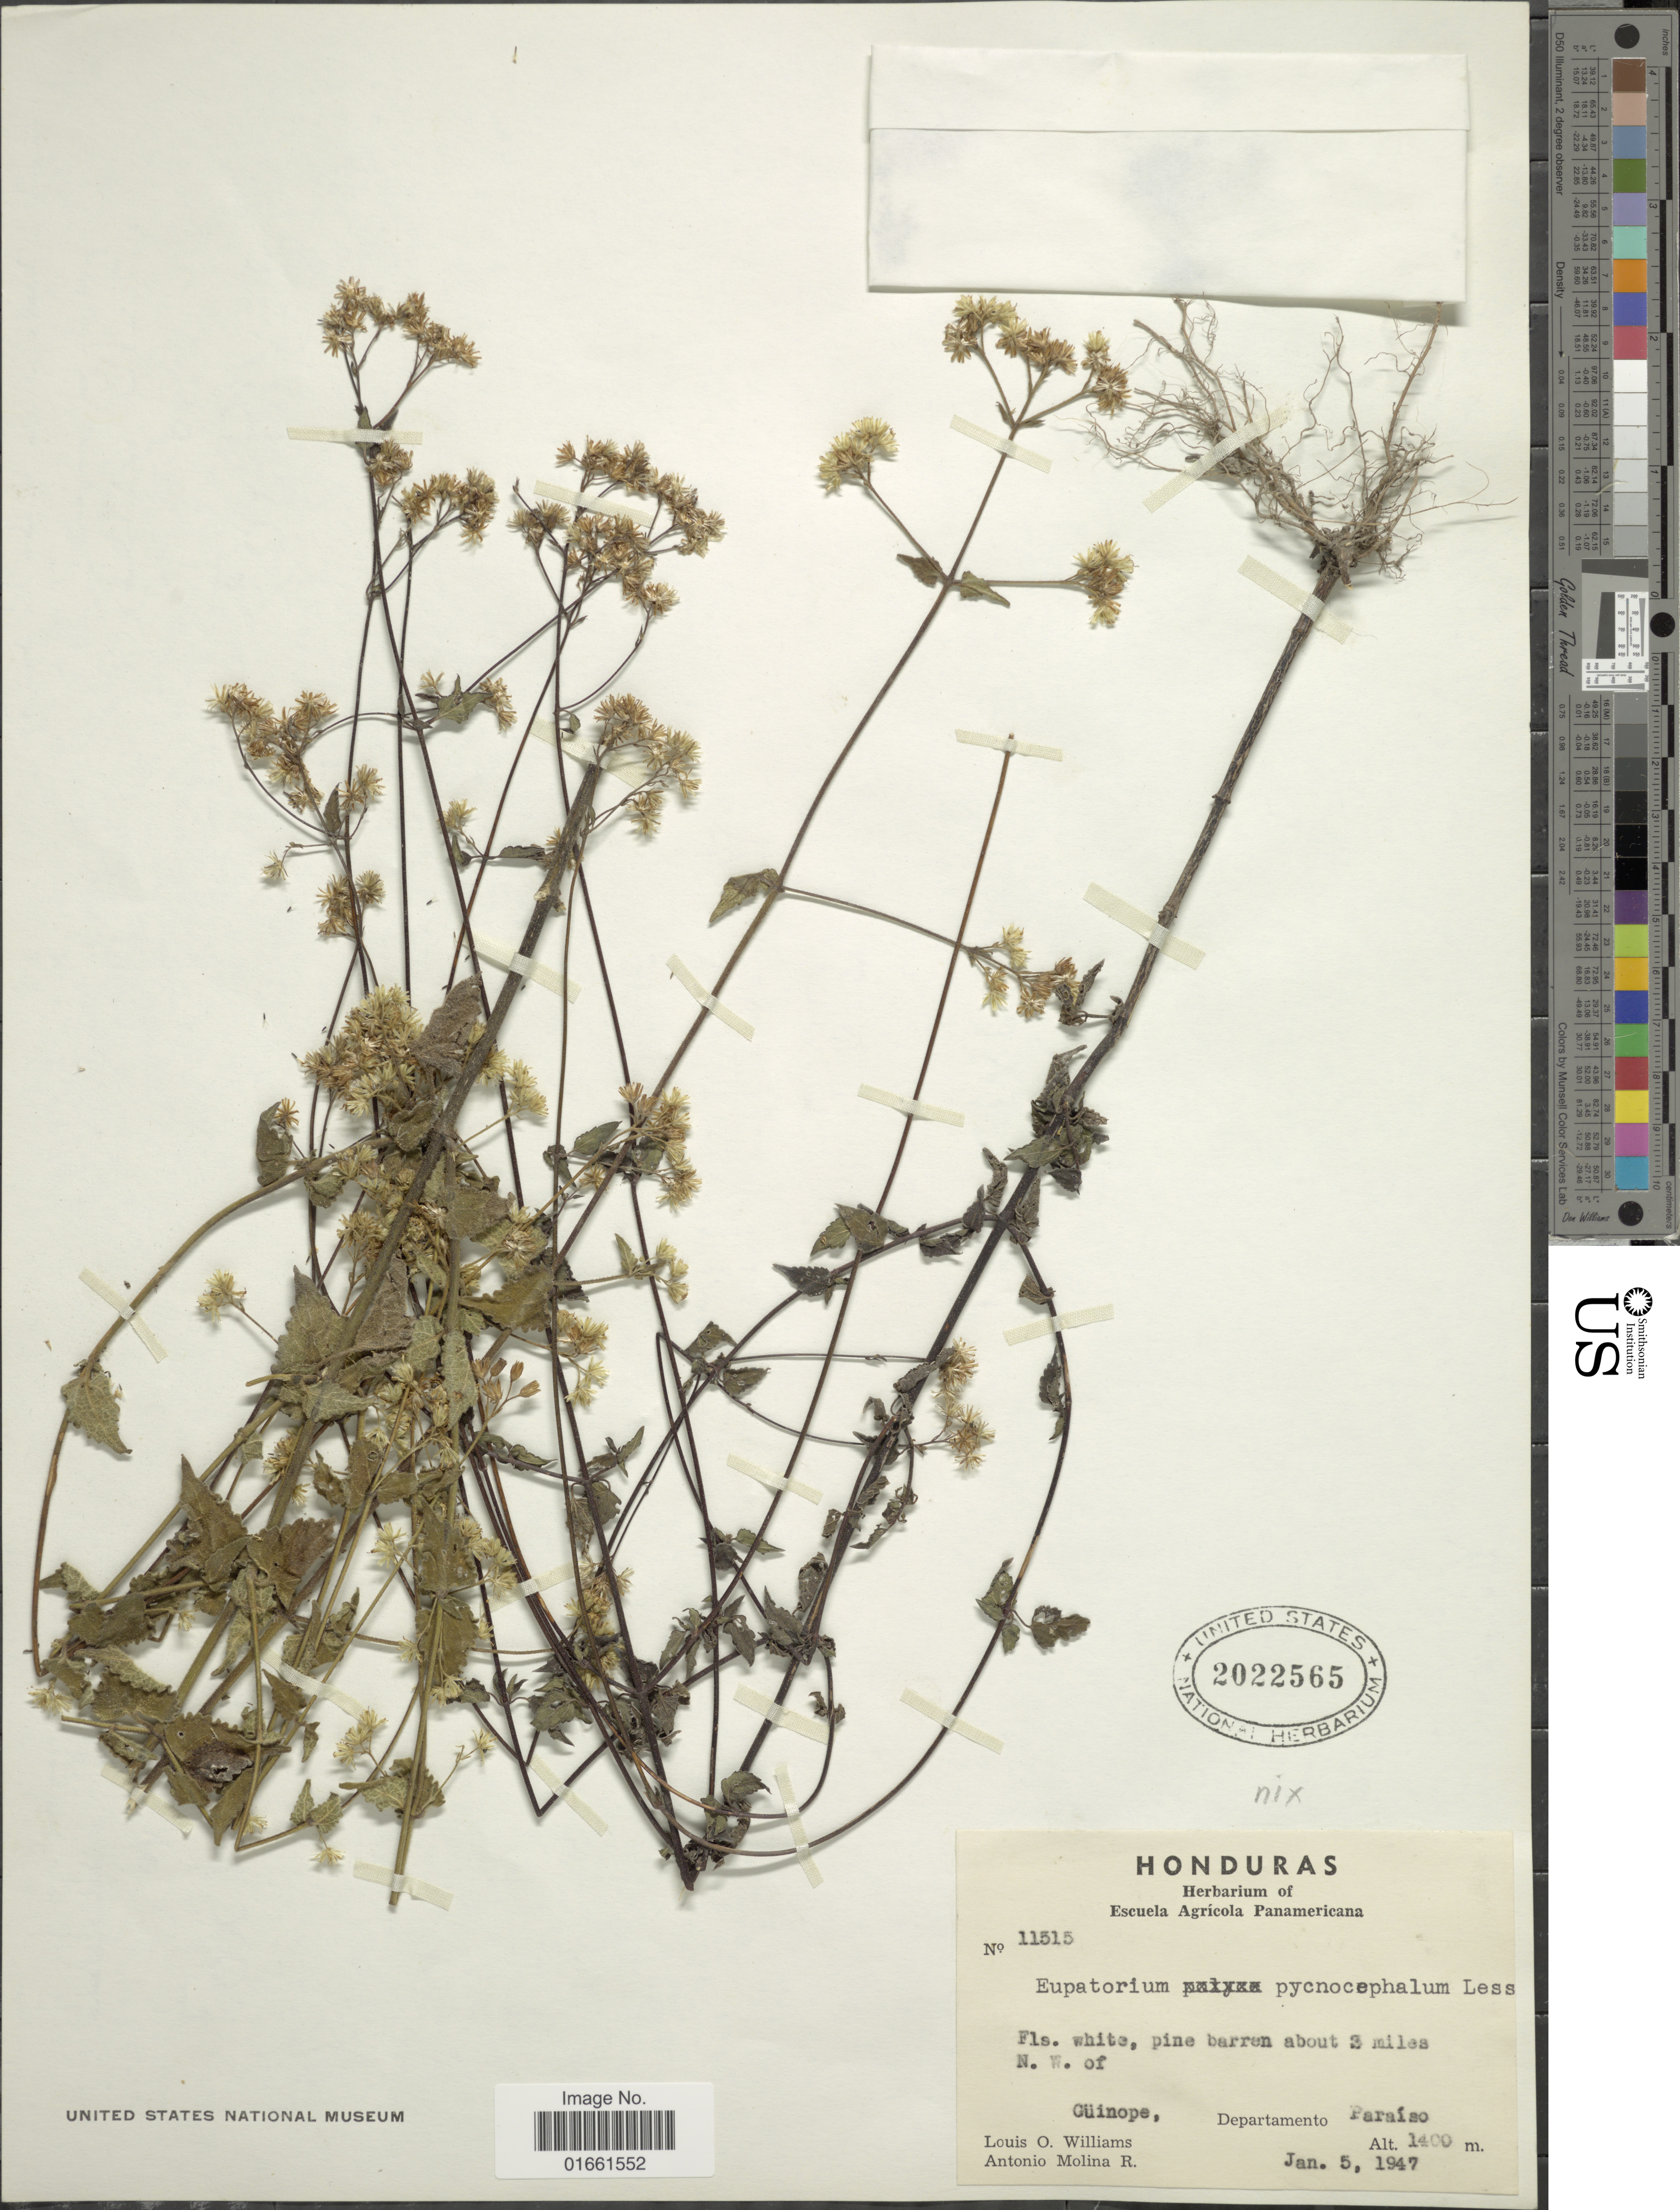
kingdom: Plantae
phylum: Tracheophyta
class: Magnoliopsida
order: Asterales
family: Asteraceae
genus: Fleischmannia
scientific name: Fleischmannia nix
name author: R.M. King & H. Rob.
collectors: A. Molina R.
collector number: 11515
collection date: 1947-01-05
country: Honduras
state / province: El Paraíso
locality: Pine barren about 3 miles N. W of Guinope, Departamento Paraiso.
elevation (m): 1400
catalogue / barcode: US 2022565